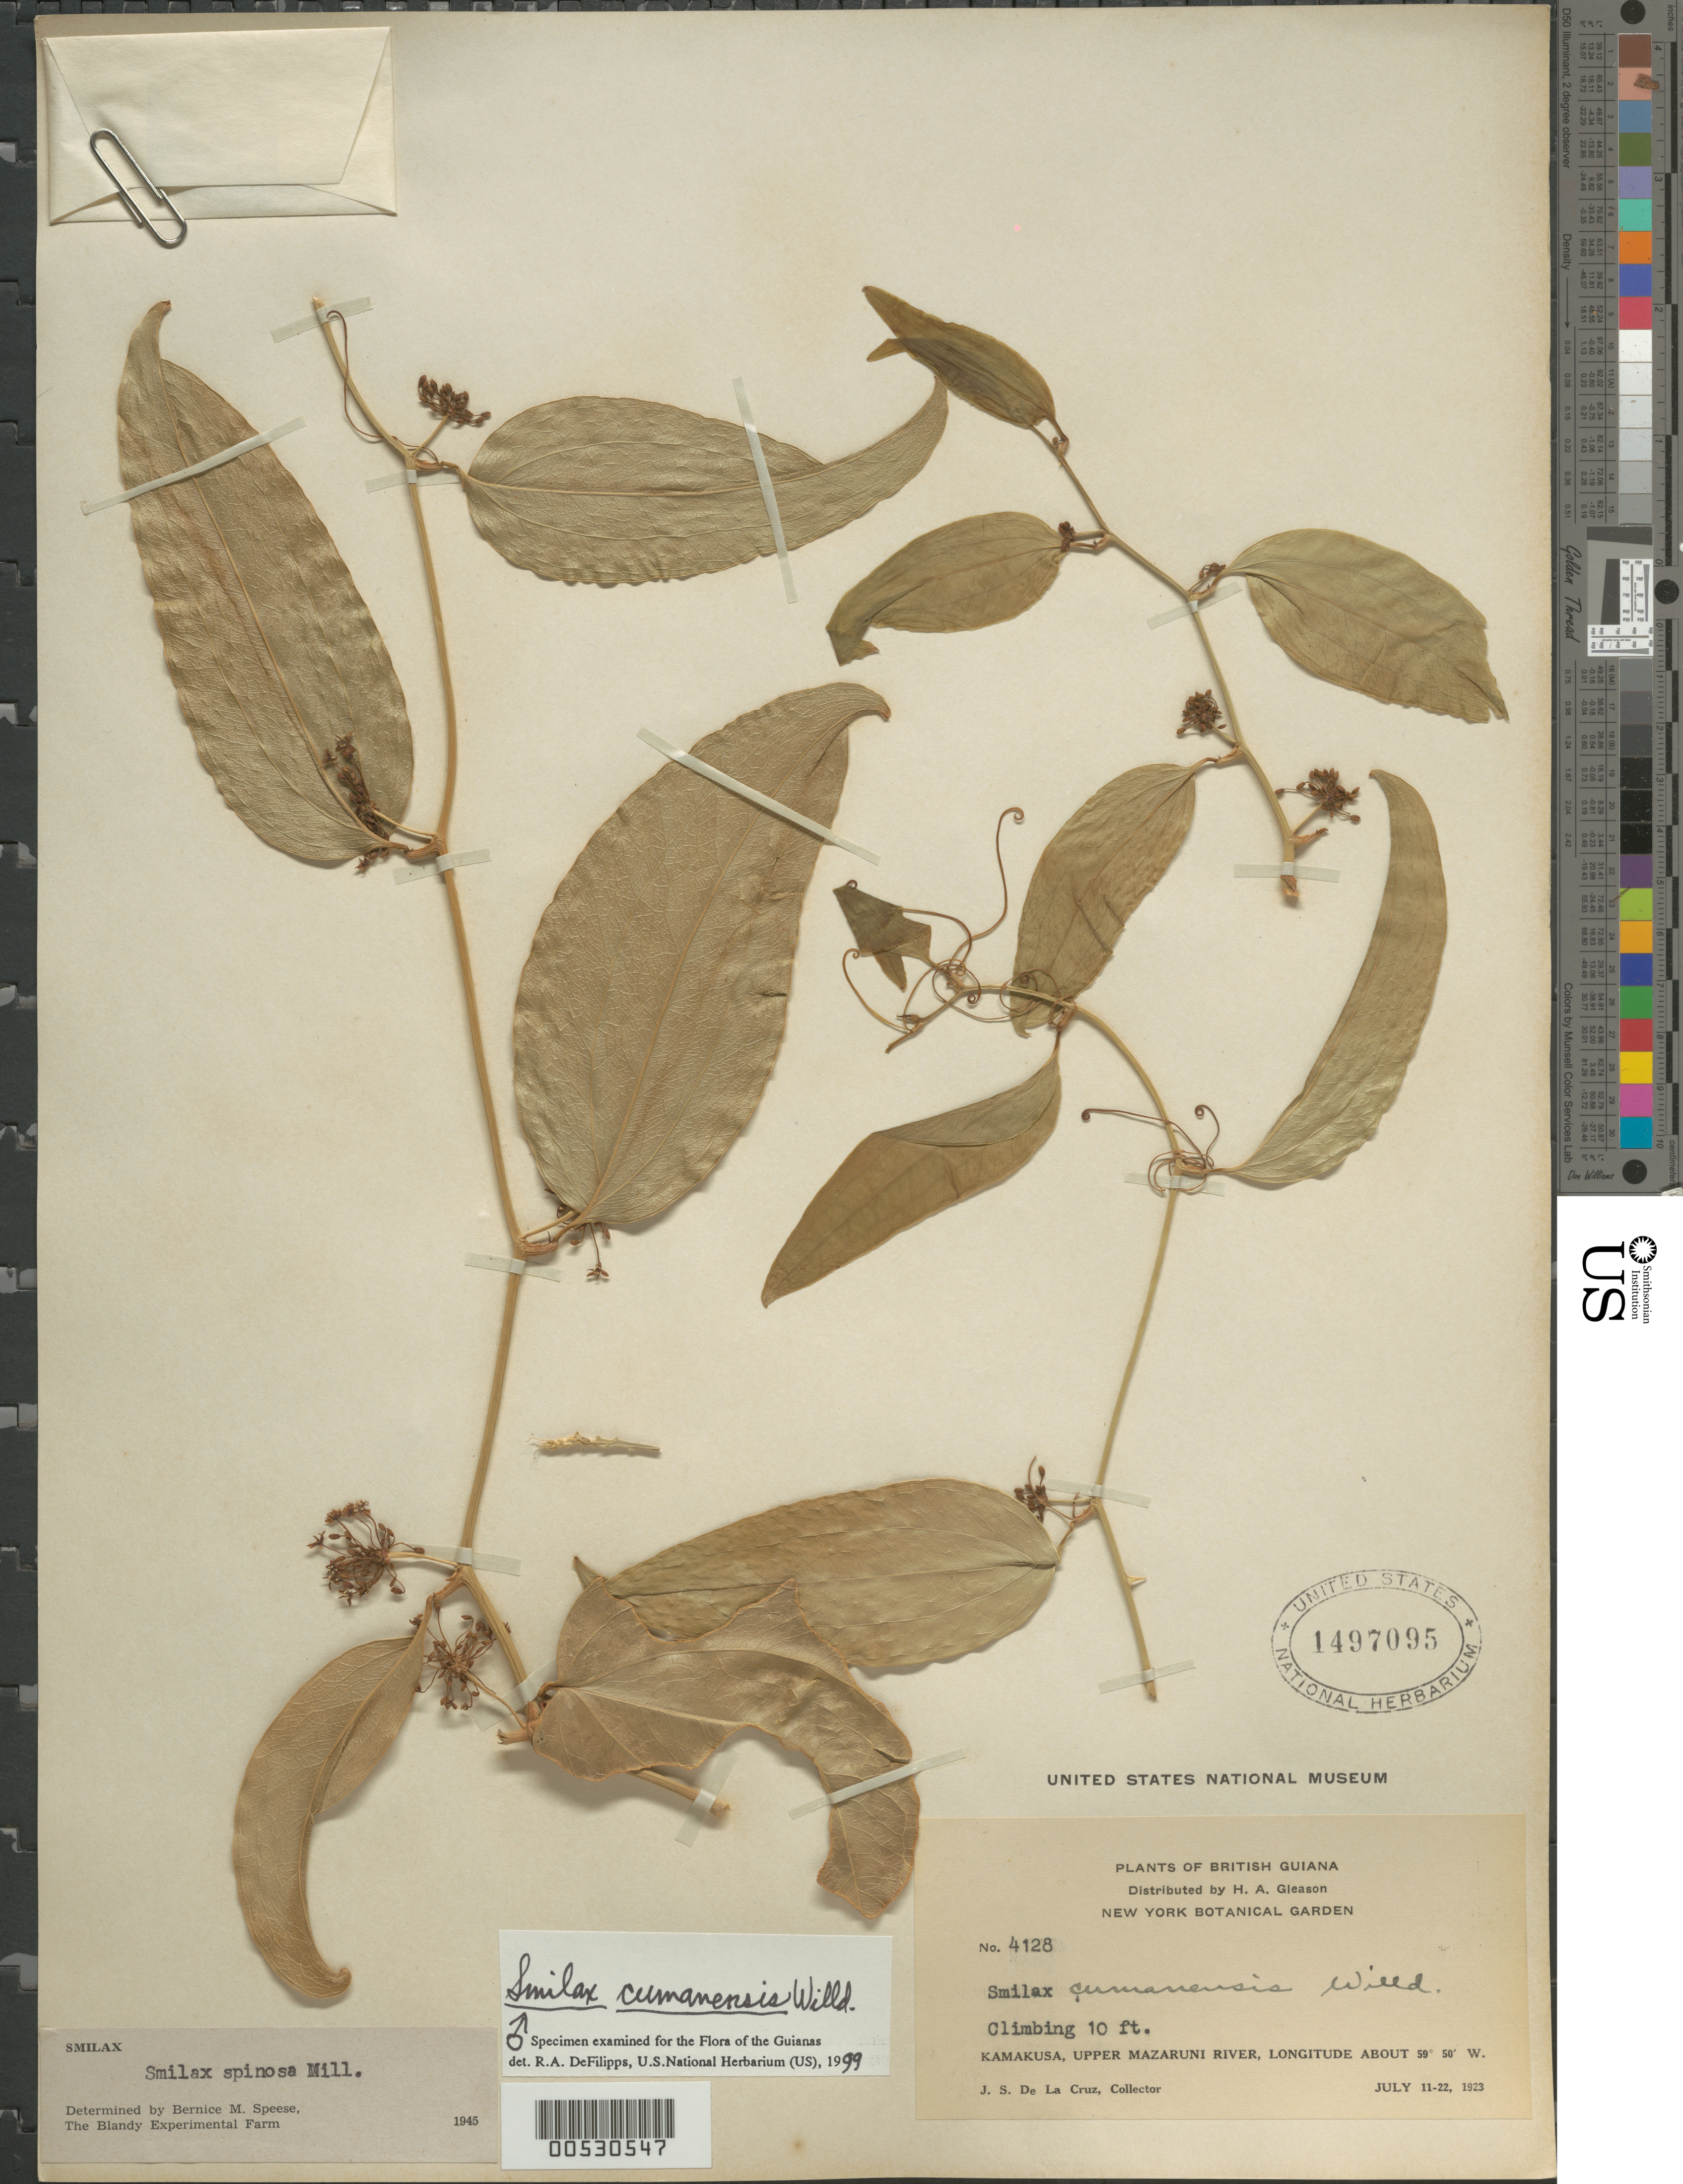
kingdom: Plantae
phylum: Tracheophyta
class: Liliopsida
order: Liliales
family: Smilacaceae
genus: Smilax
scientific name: Smilax cumanensis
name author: Humb. & Bonpl. ex Willd.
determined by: DeFilipps, R. A.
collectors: J. S. de la Cruz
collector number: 4128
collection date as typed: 11-Jul-23 to 22-Jul-23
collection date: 1923-07-11/1923-07-22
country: Guyana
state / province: Cuyuni-Mazaruni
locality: Kamakusa, Upper Mazaruni R.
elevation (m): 100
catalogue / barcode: US 1497095